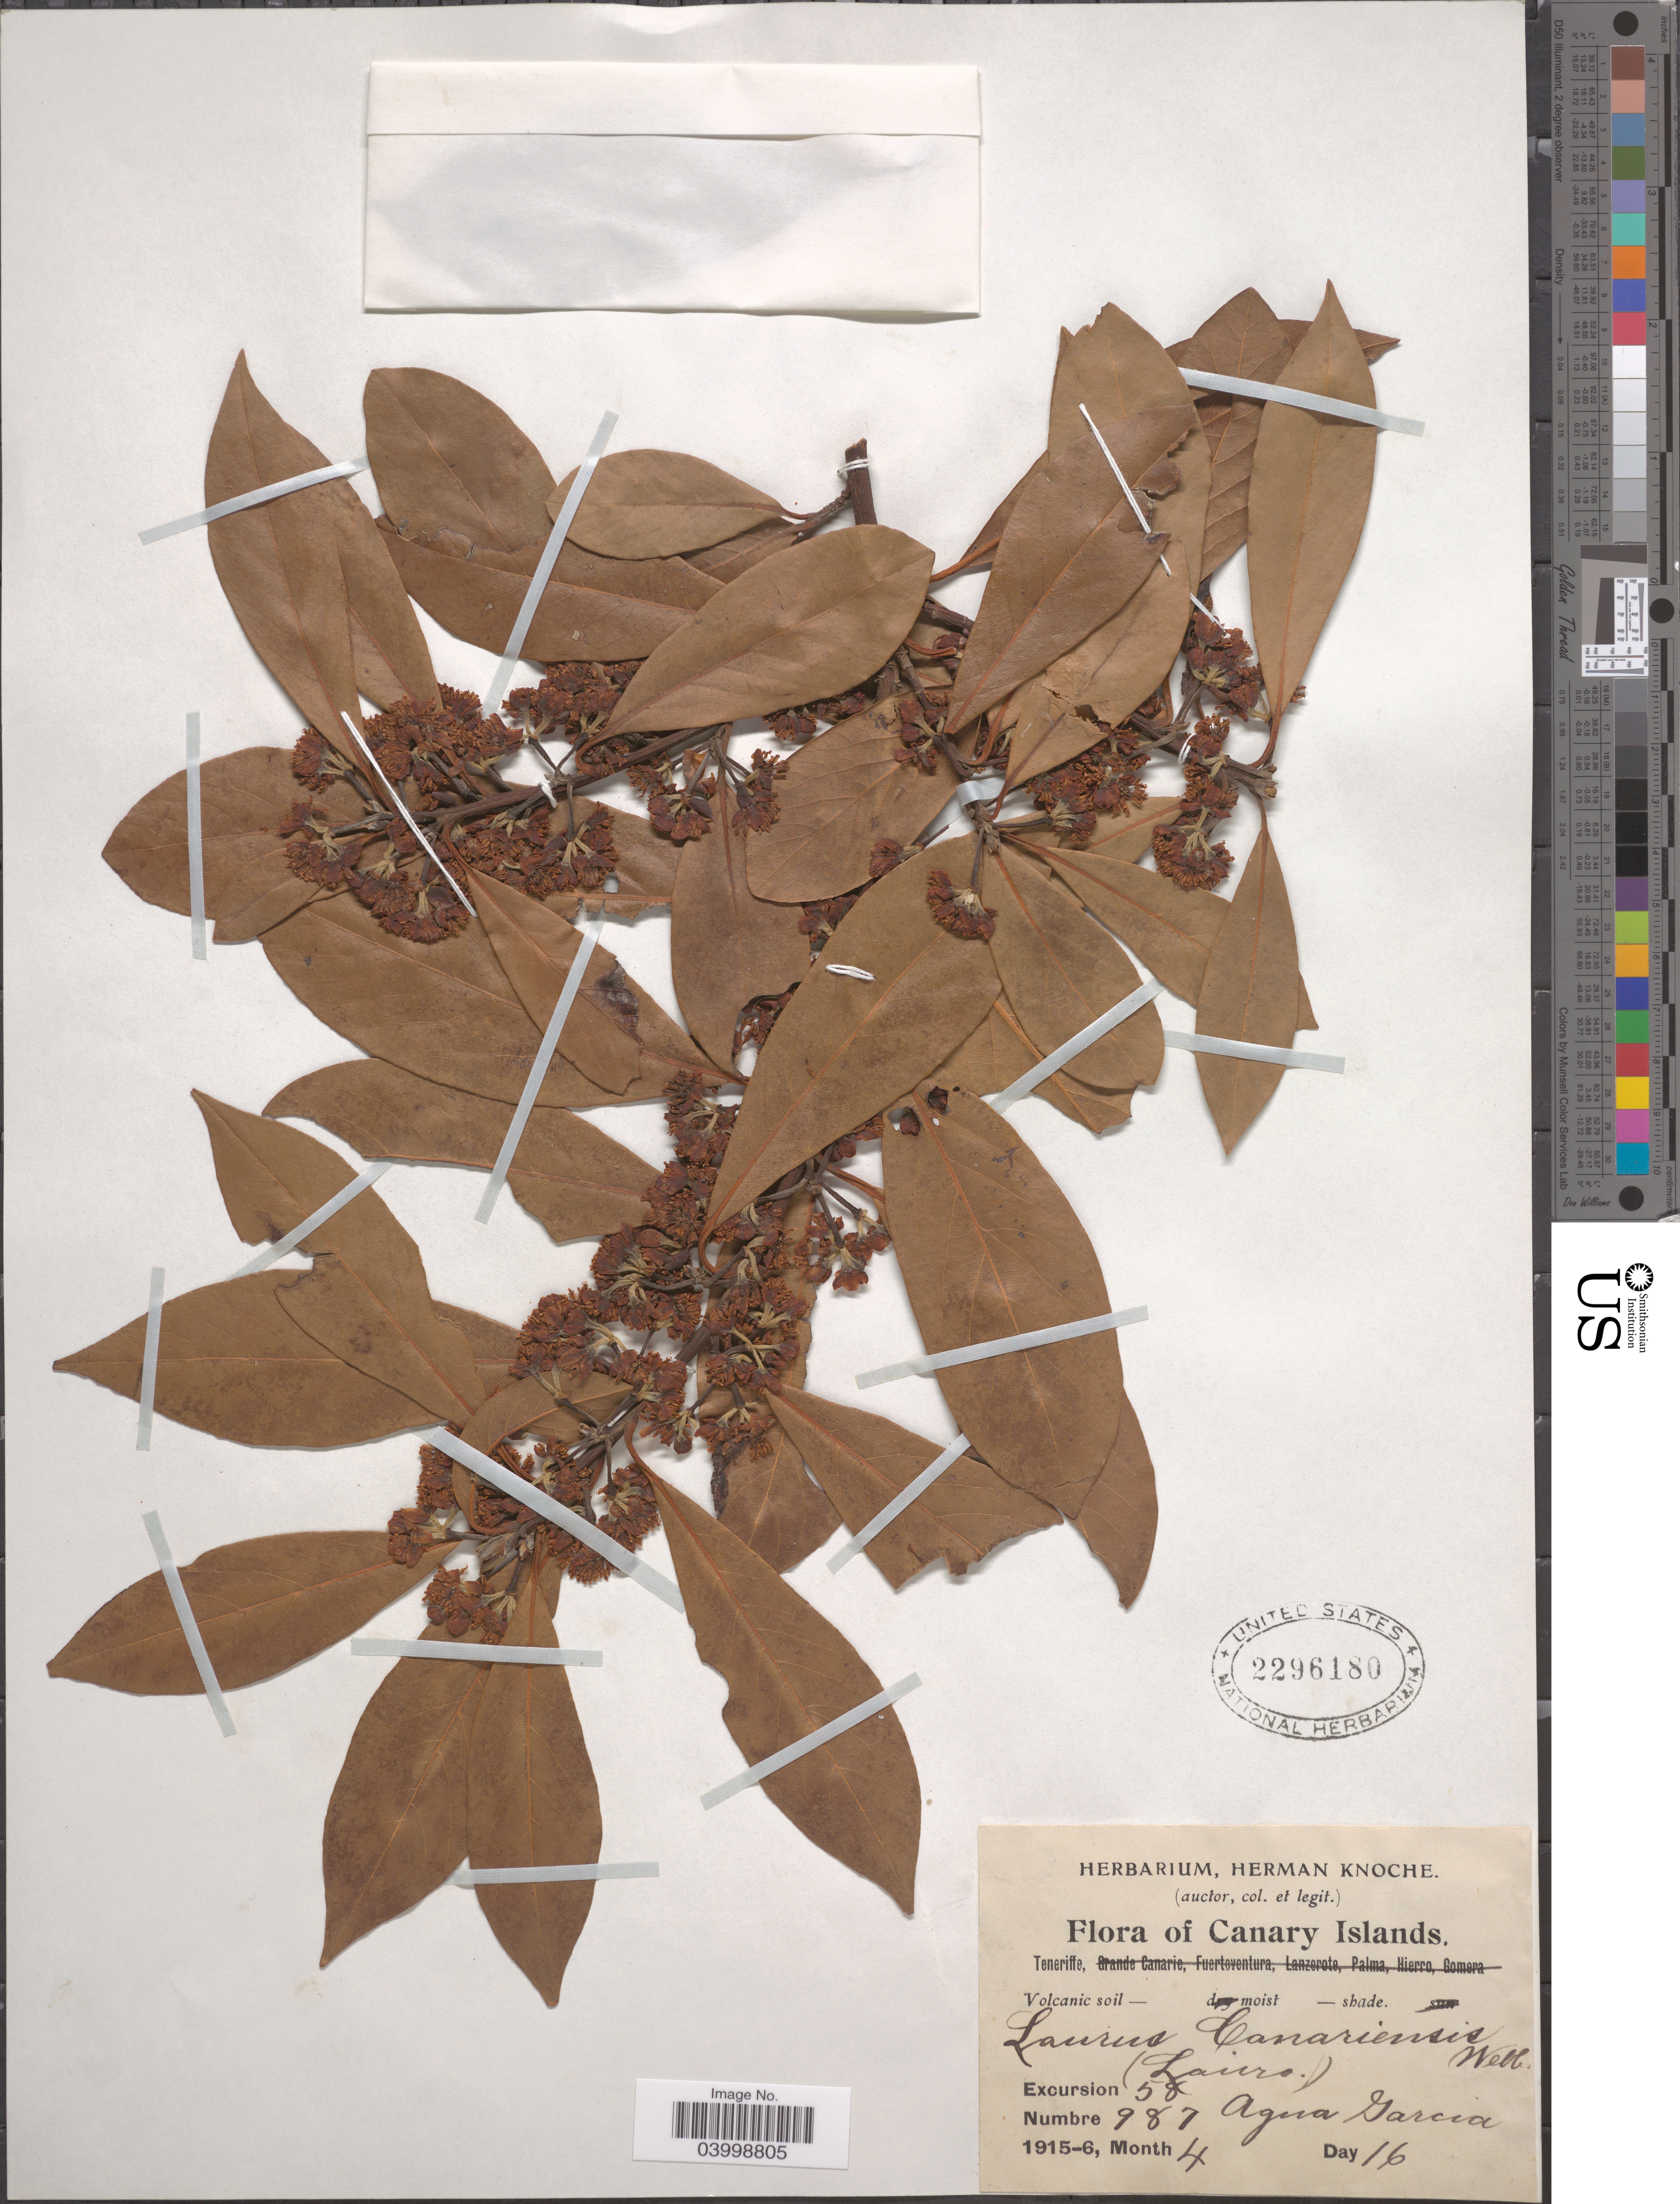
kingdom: Plantae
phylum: Tracheophyta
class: Magnoliopsida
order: Laurales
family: Lauraceae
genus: Laurus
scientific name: Laurus canariensis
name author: Willd.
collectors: ex herb. Herman Knoche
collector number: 987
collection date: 1915-04-16/1916-04-16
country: Spain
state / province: Canarias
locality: Canary Islands. Teneriffe. Agua Garcia.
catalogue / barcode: US 2296180